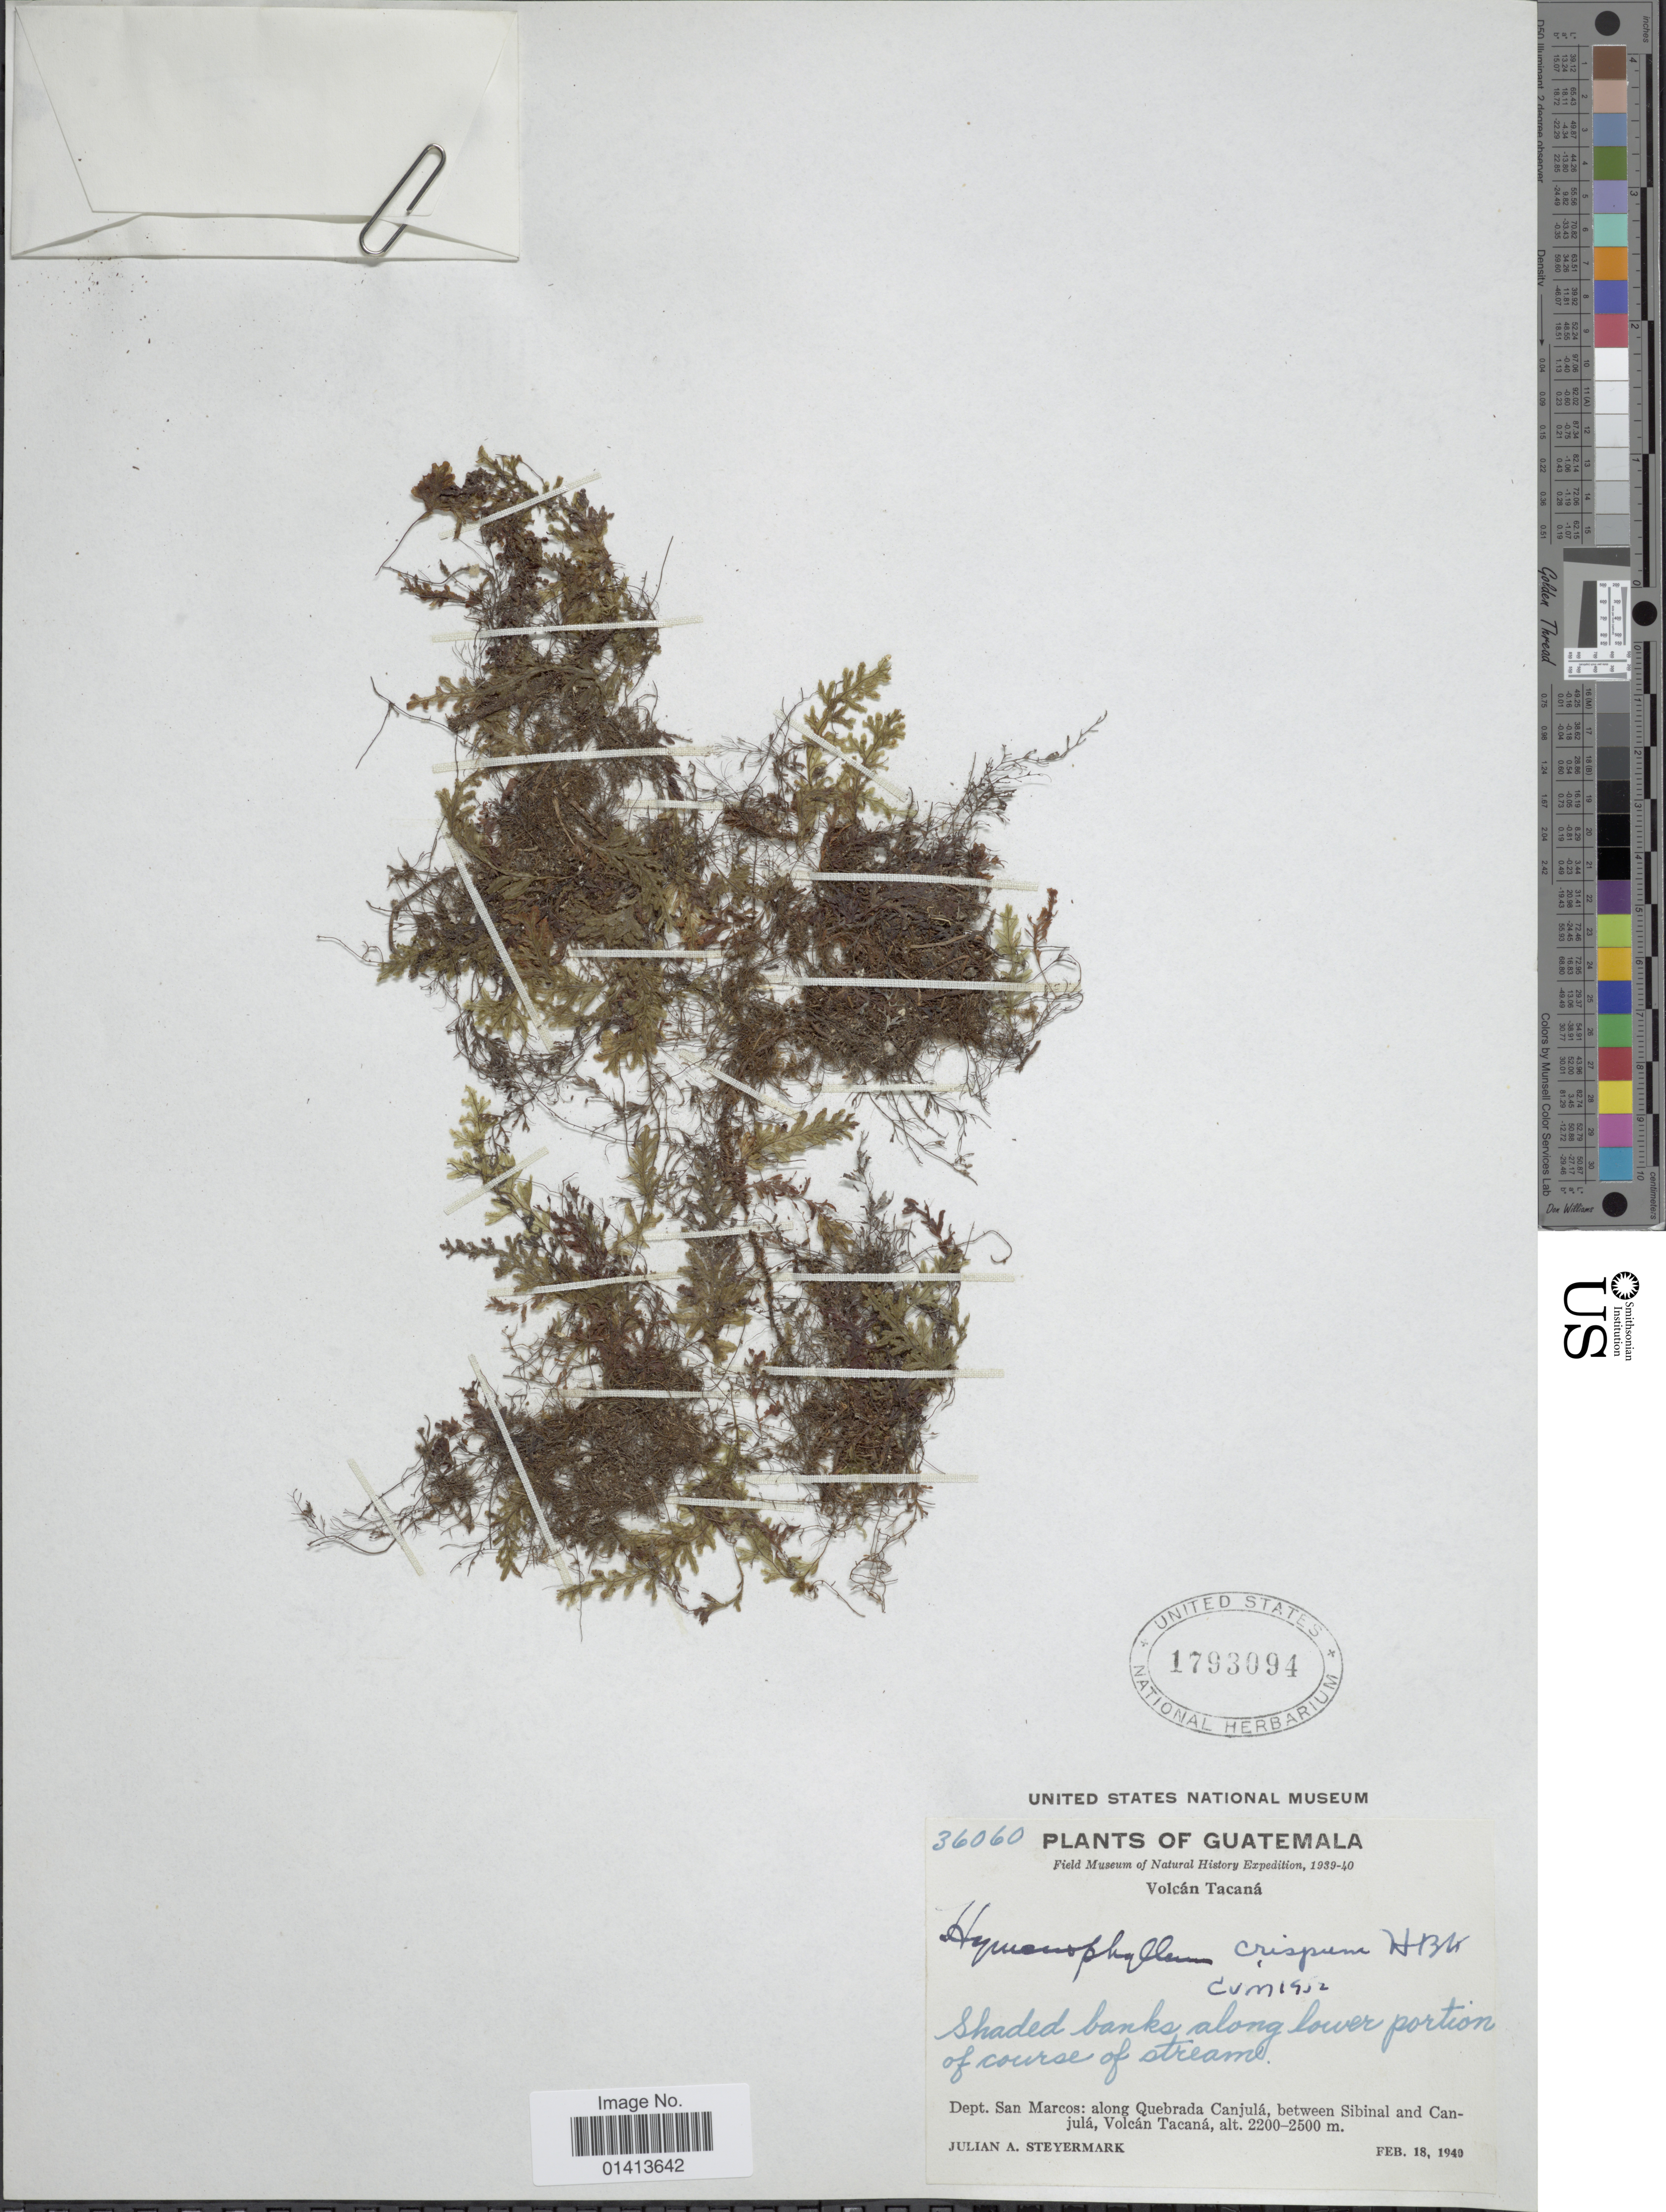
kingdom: Plantae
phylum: Tracheophyta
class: Polypodiopsida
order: Hymenophyllales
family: Hymenophyllaceae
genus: Hymenophyllum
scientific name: Hymenophyllum crispum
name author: Kunth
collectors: J. Steyermark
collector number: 36060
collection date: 1940-02-18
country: Guatemala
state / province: San Marcos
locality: Volcan Tacana, Dept San Marcos: along Quebrada Canjulá, between Sibinal and Canjulá, Volcán Tacaná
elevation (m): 2200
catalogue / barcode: US 1793094